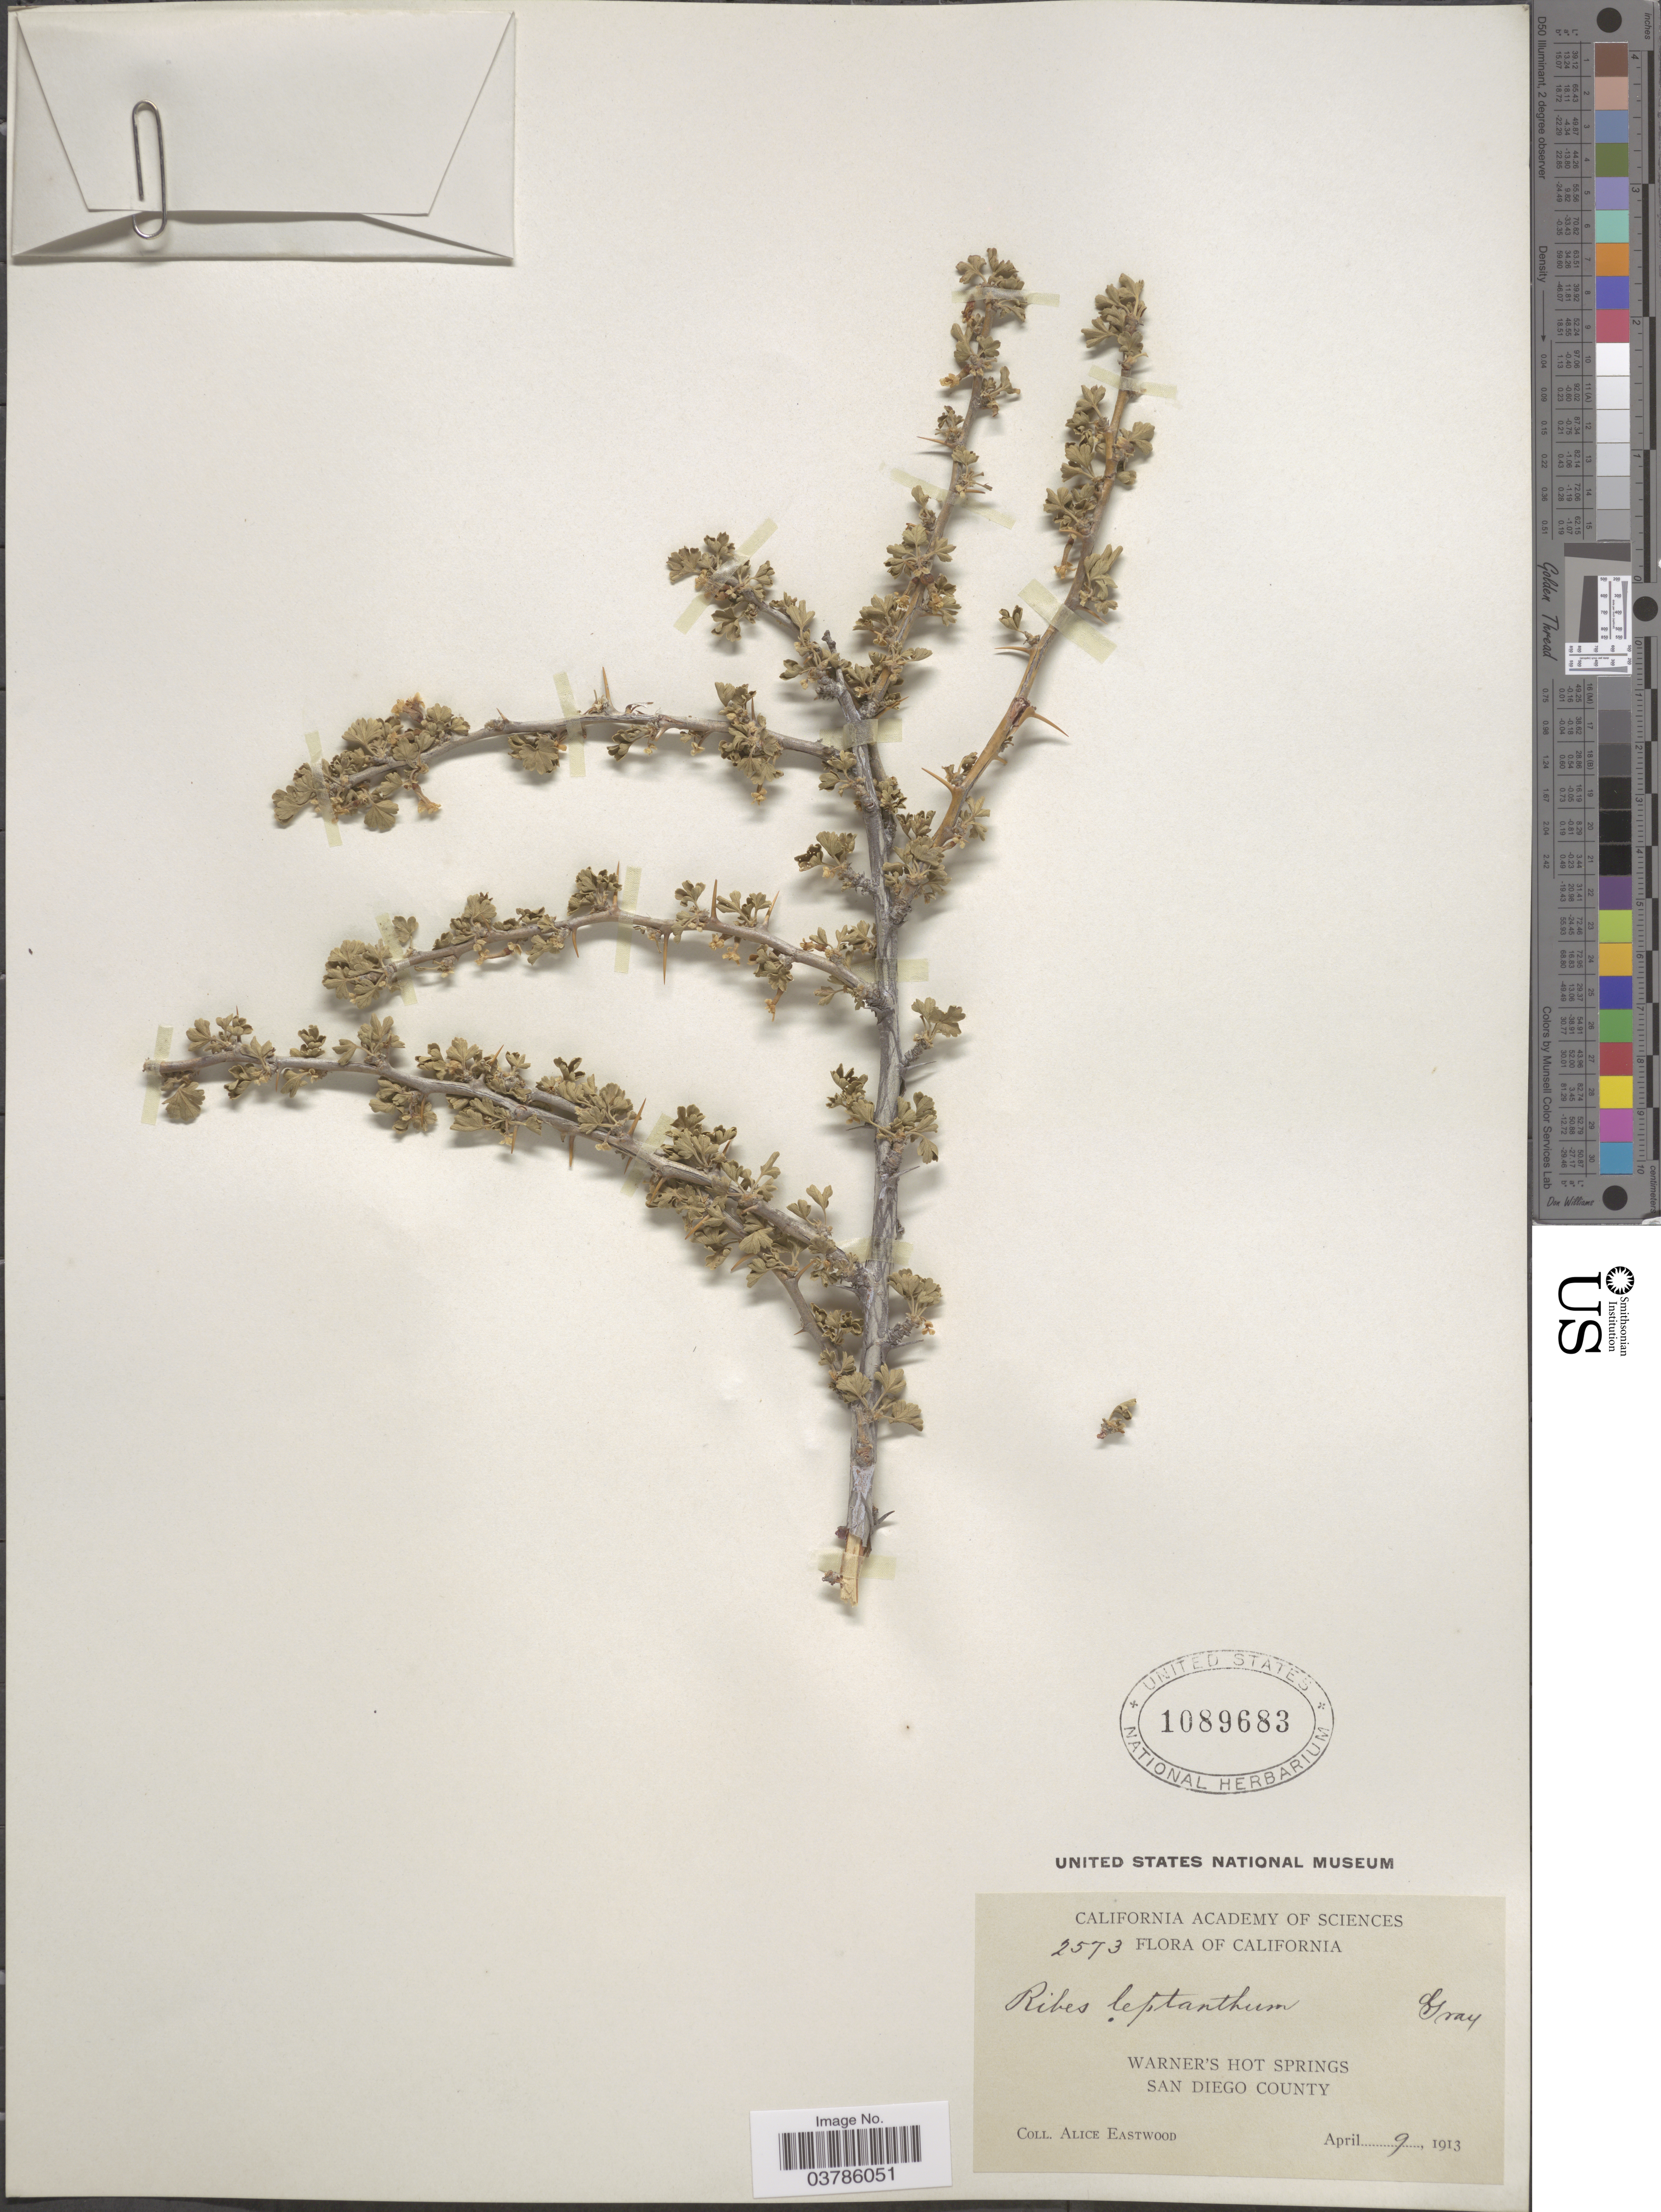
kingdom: Plantae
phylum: Tracheophyta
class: Magnoliopsida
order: Saxifragales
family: Grossulariaceae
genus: Ribes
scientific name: Ribes leptanthum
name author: A. Gray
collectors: A. Eastwood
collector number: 2573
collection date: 1913-04-09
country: United States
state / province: California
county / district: San Diego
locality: Warner's Hot Springs. San Diego County.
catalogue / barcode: US 1089683